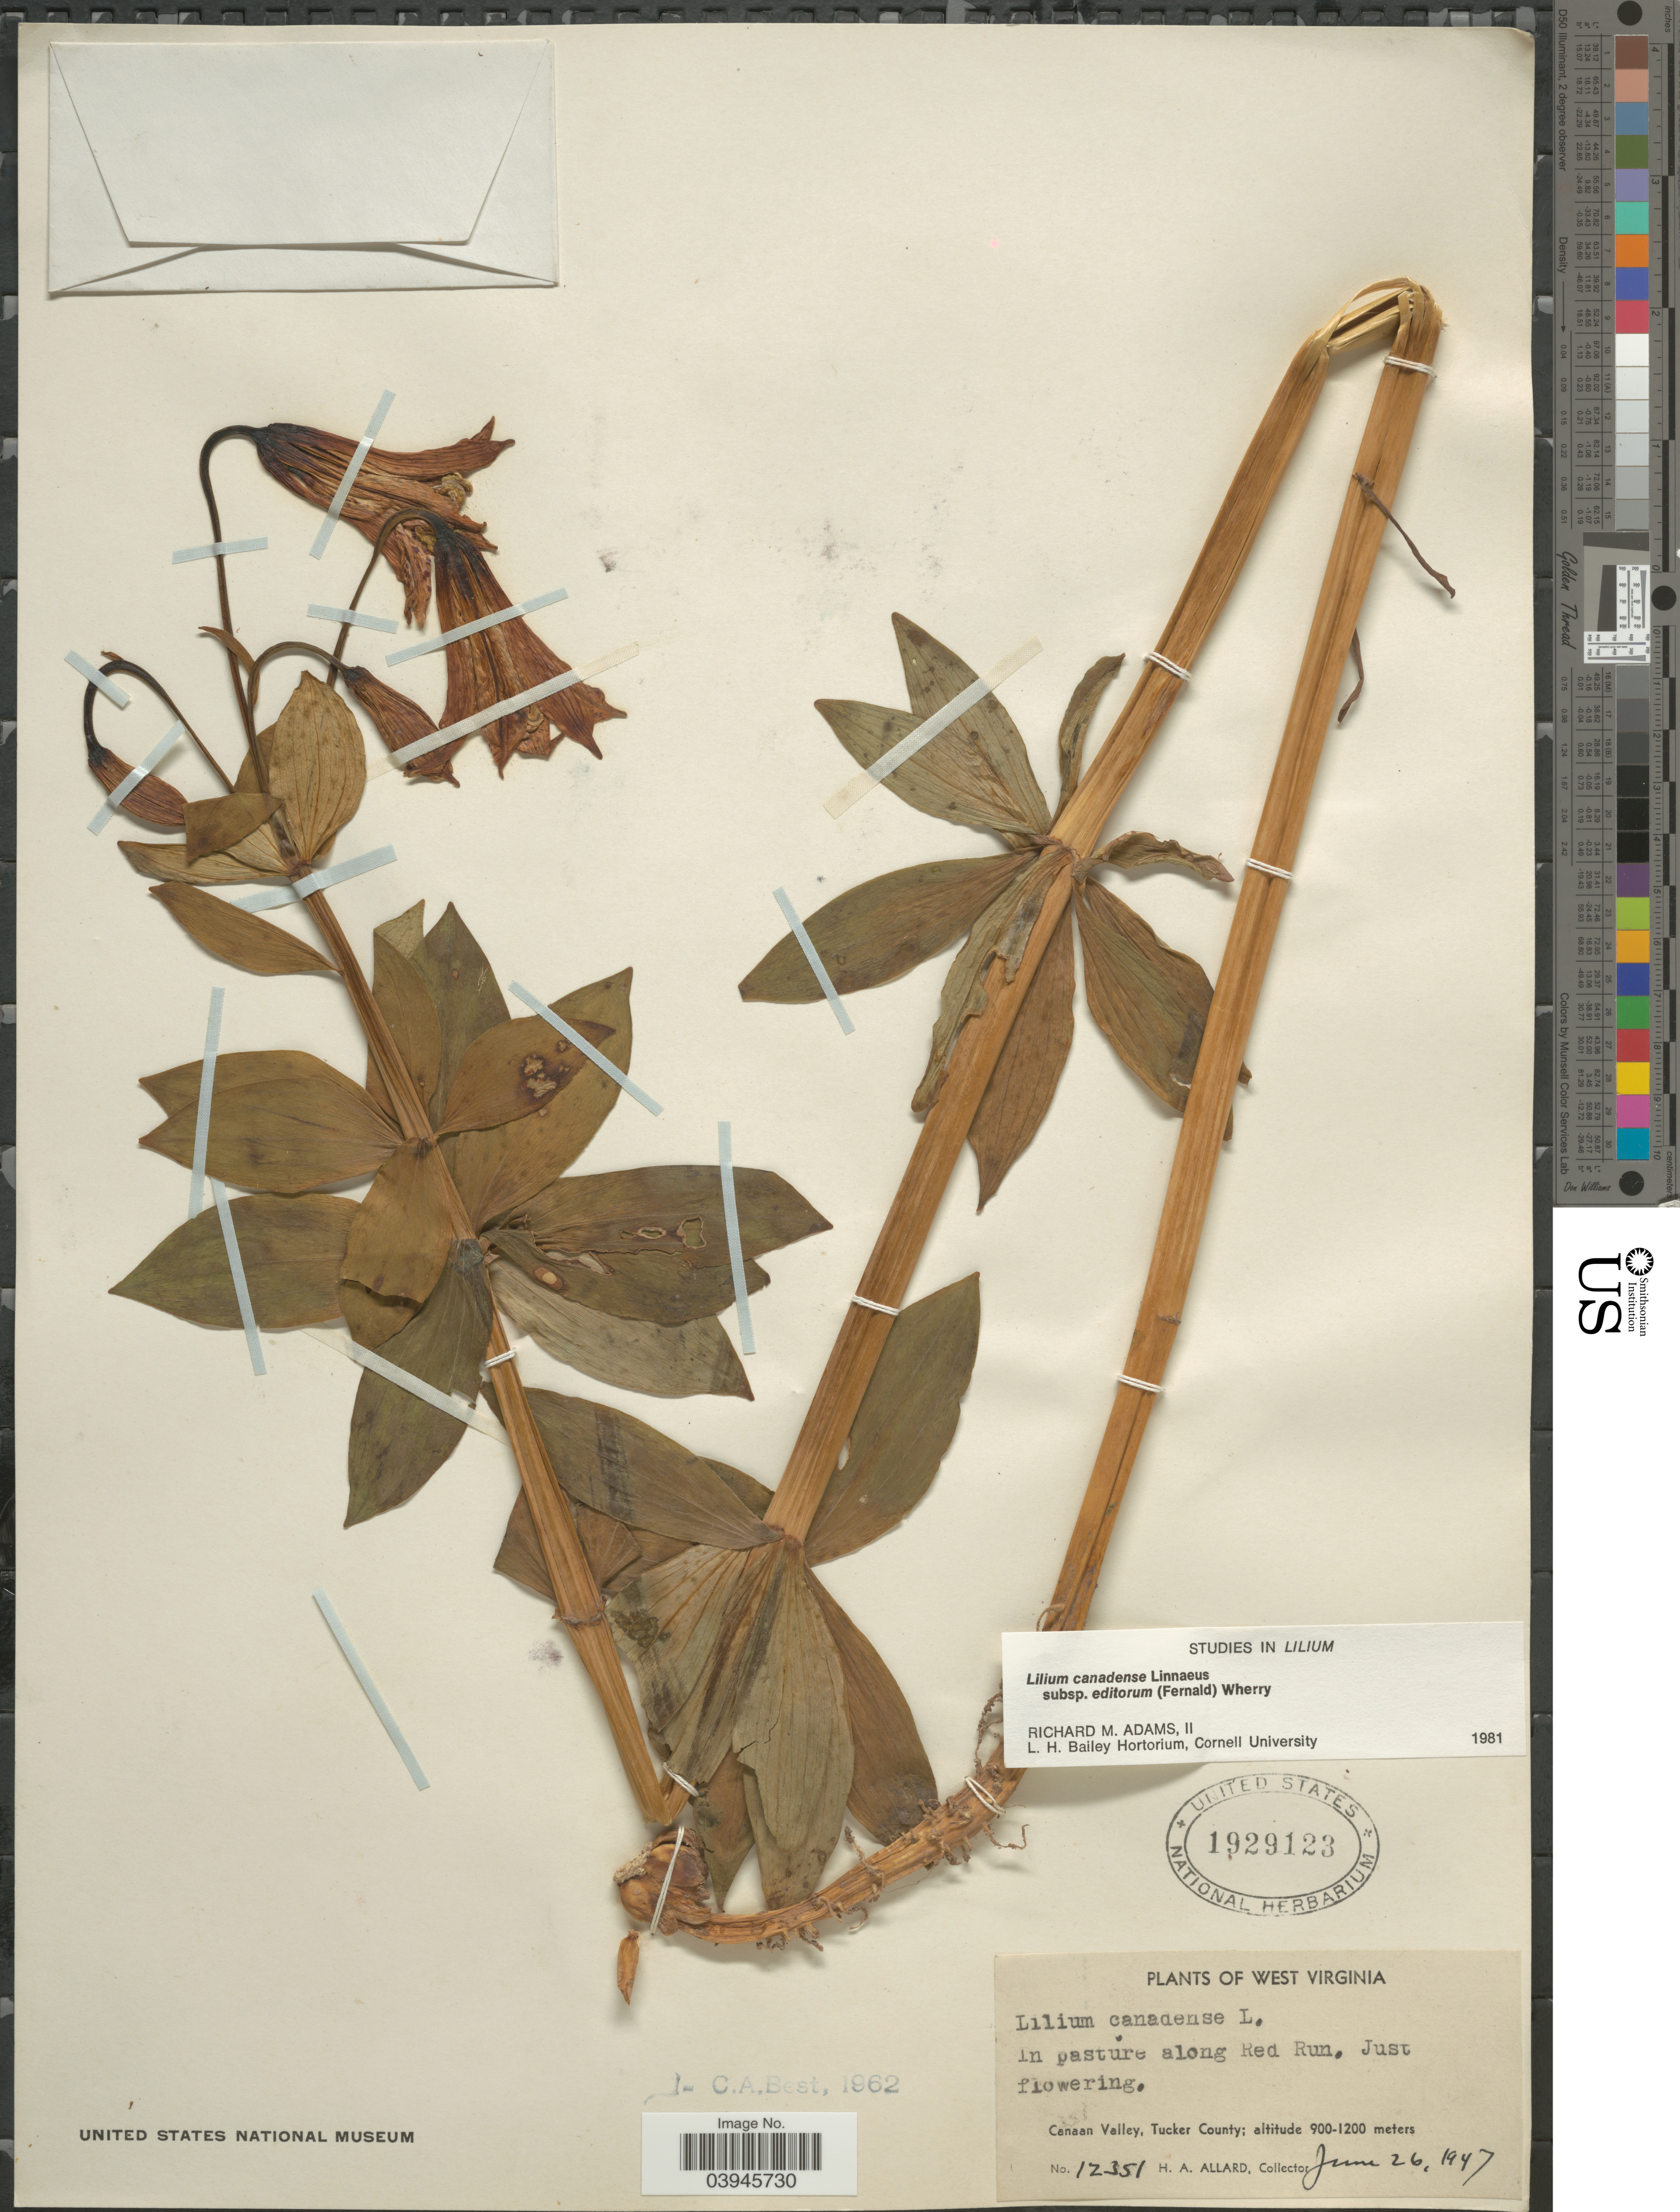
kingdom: Plantae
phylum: Tracheophyta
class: Liliopsida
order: Liliales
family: Liliaceae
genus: Lilium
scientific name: Lilium canadense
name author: L.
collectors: H. A. Allard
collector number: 12351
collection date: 1947-06-26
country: United States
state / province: West Virginia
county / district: Tucker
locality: In pasture along Red Run. Canaan Valley, Tucker County.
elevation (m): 900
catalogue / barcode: US 1929123